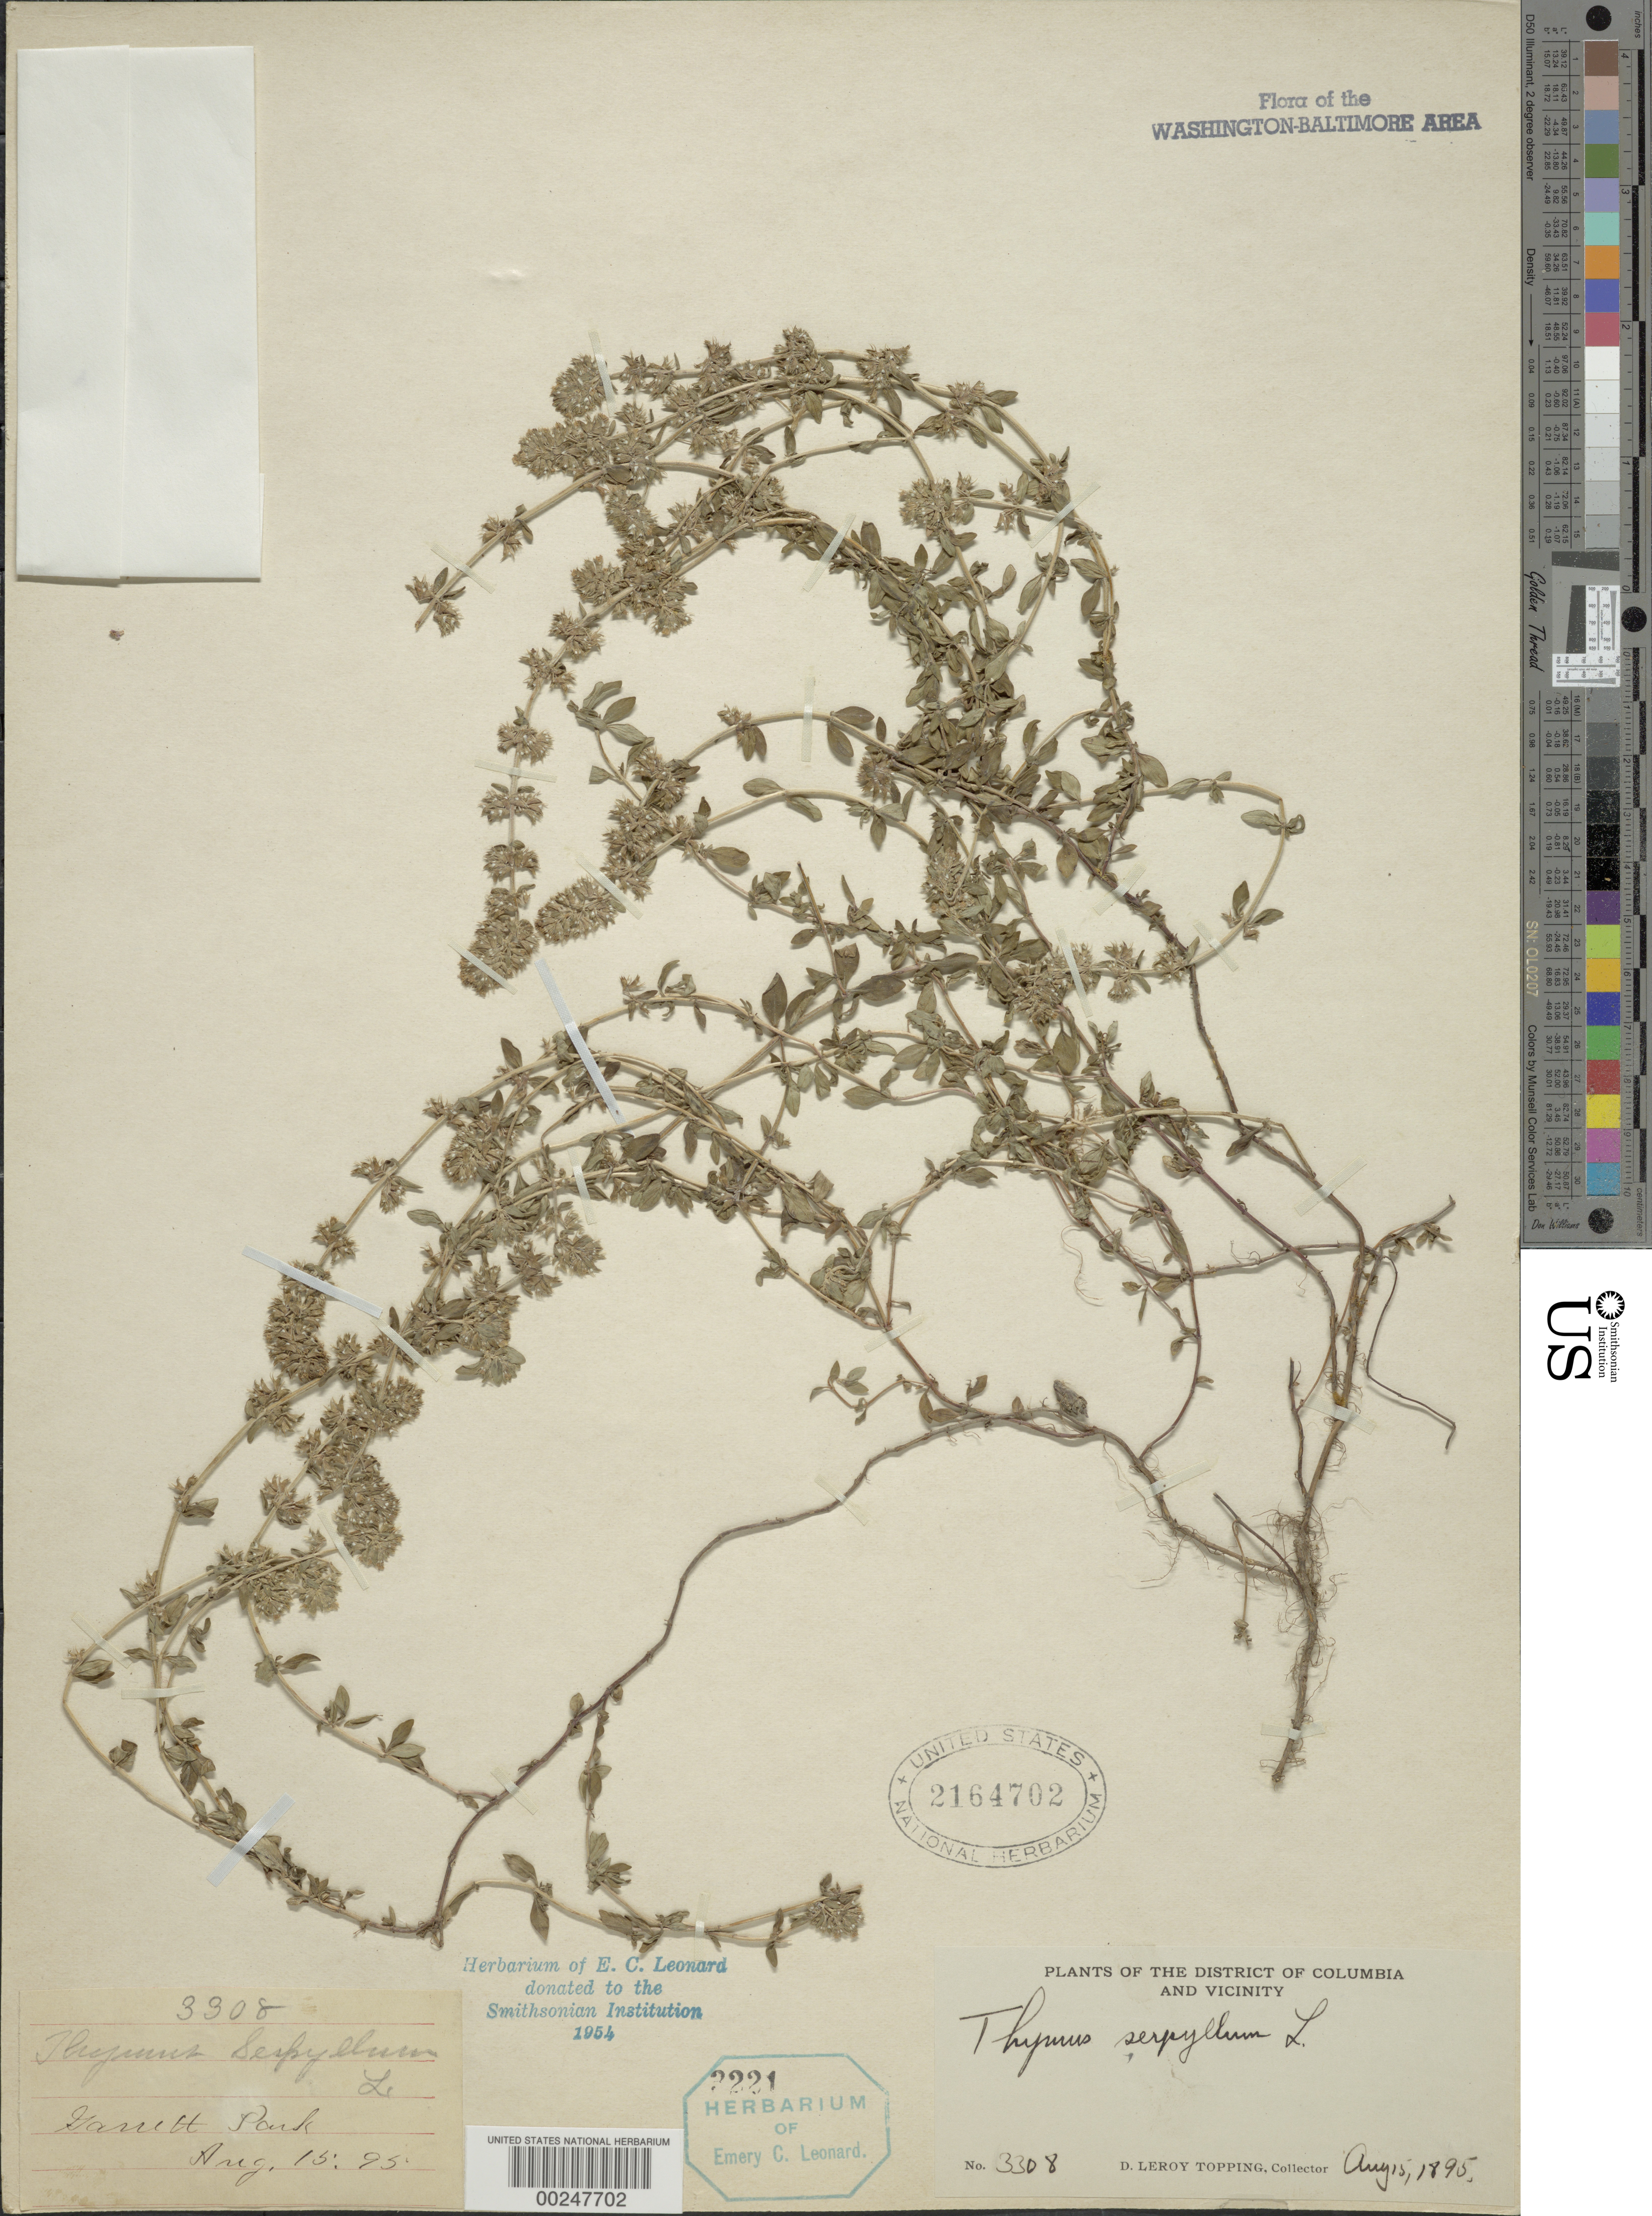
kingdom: Plantae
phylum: Tracheophyta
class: Magnoliopsida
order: Lamiales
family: Lamiaceae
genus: Thymus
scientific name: Thymus serpyllum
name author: L.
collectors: D. L. Topping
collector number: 3308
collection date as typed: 15 Aug 1895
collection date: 1895-08-15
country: United States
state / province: Maryland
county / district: Anne Arundel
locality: Garrett Park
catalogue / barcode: US 2164702